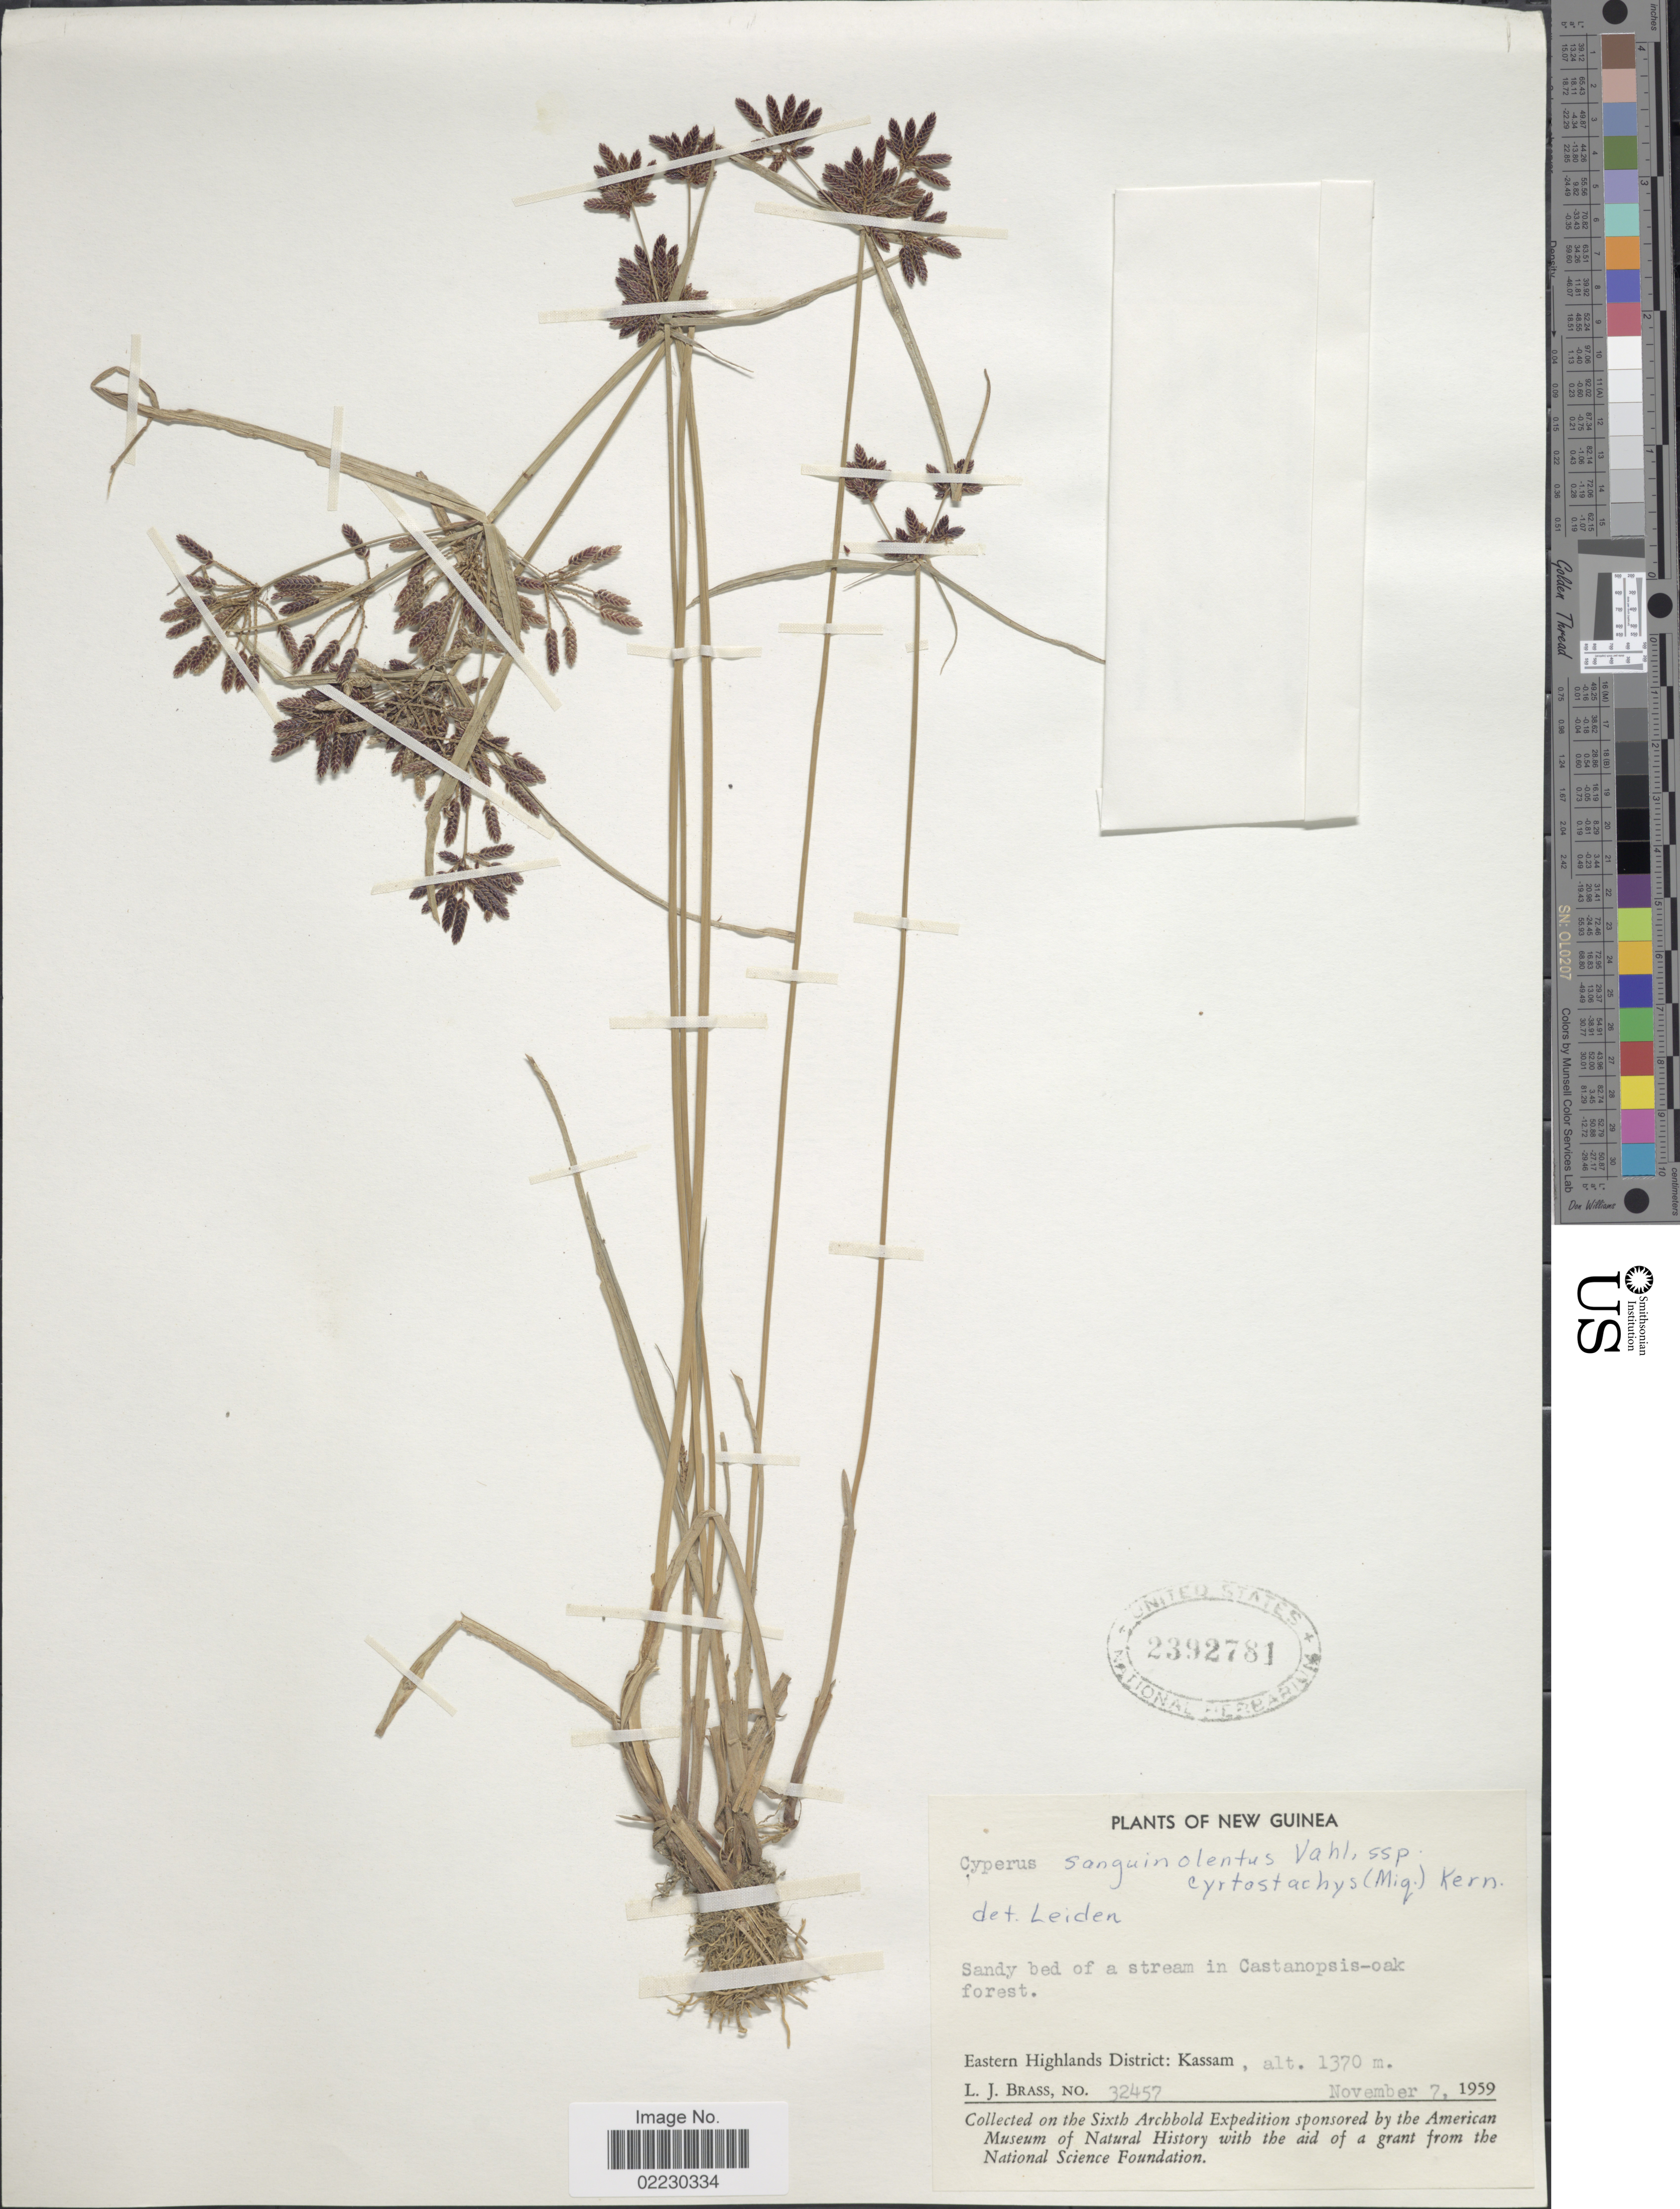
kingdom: Plantae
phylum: Tracheophyta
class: Liliopsida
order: Poales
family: Cyperaceae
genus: Cyperus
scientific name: Cyperus sanguinolentus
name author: Vahl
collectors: L. J. Brass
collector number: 32457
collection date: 1959-11-07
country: Papua New Guinea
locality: New Guinea, sandy bed of a stream in Castanopsis-oak forest, Eastern Highlands District: Kassam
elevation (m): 1370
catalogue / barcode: US 2392781